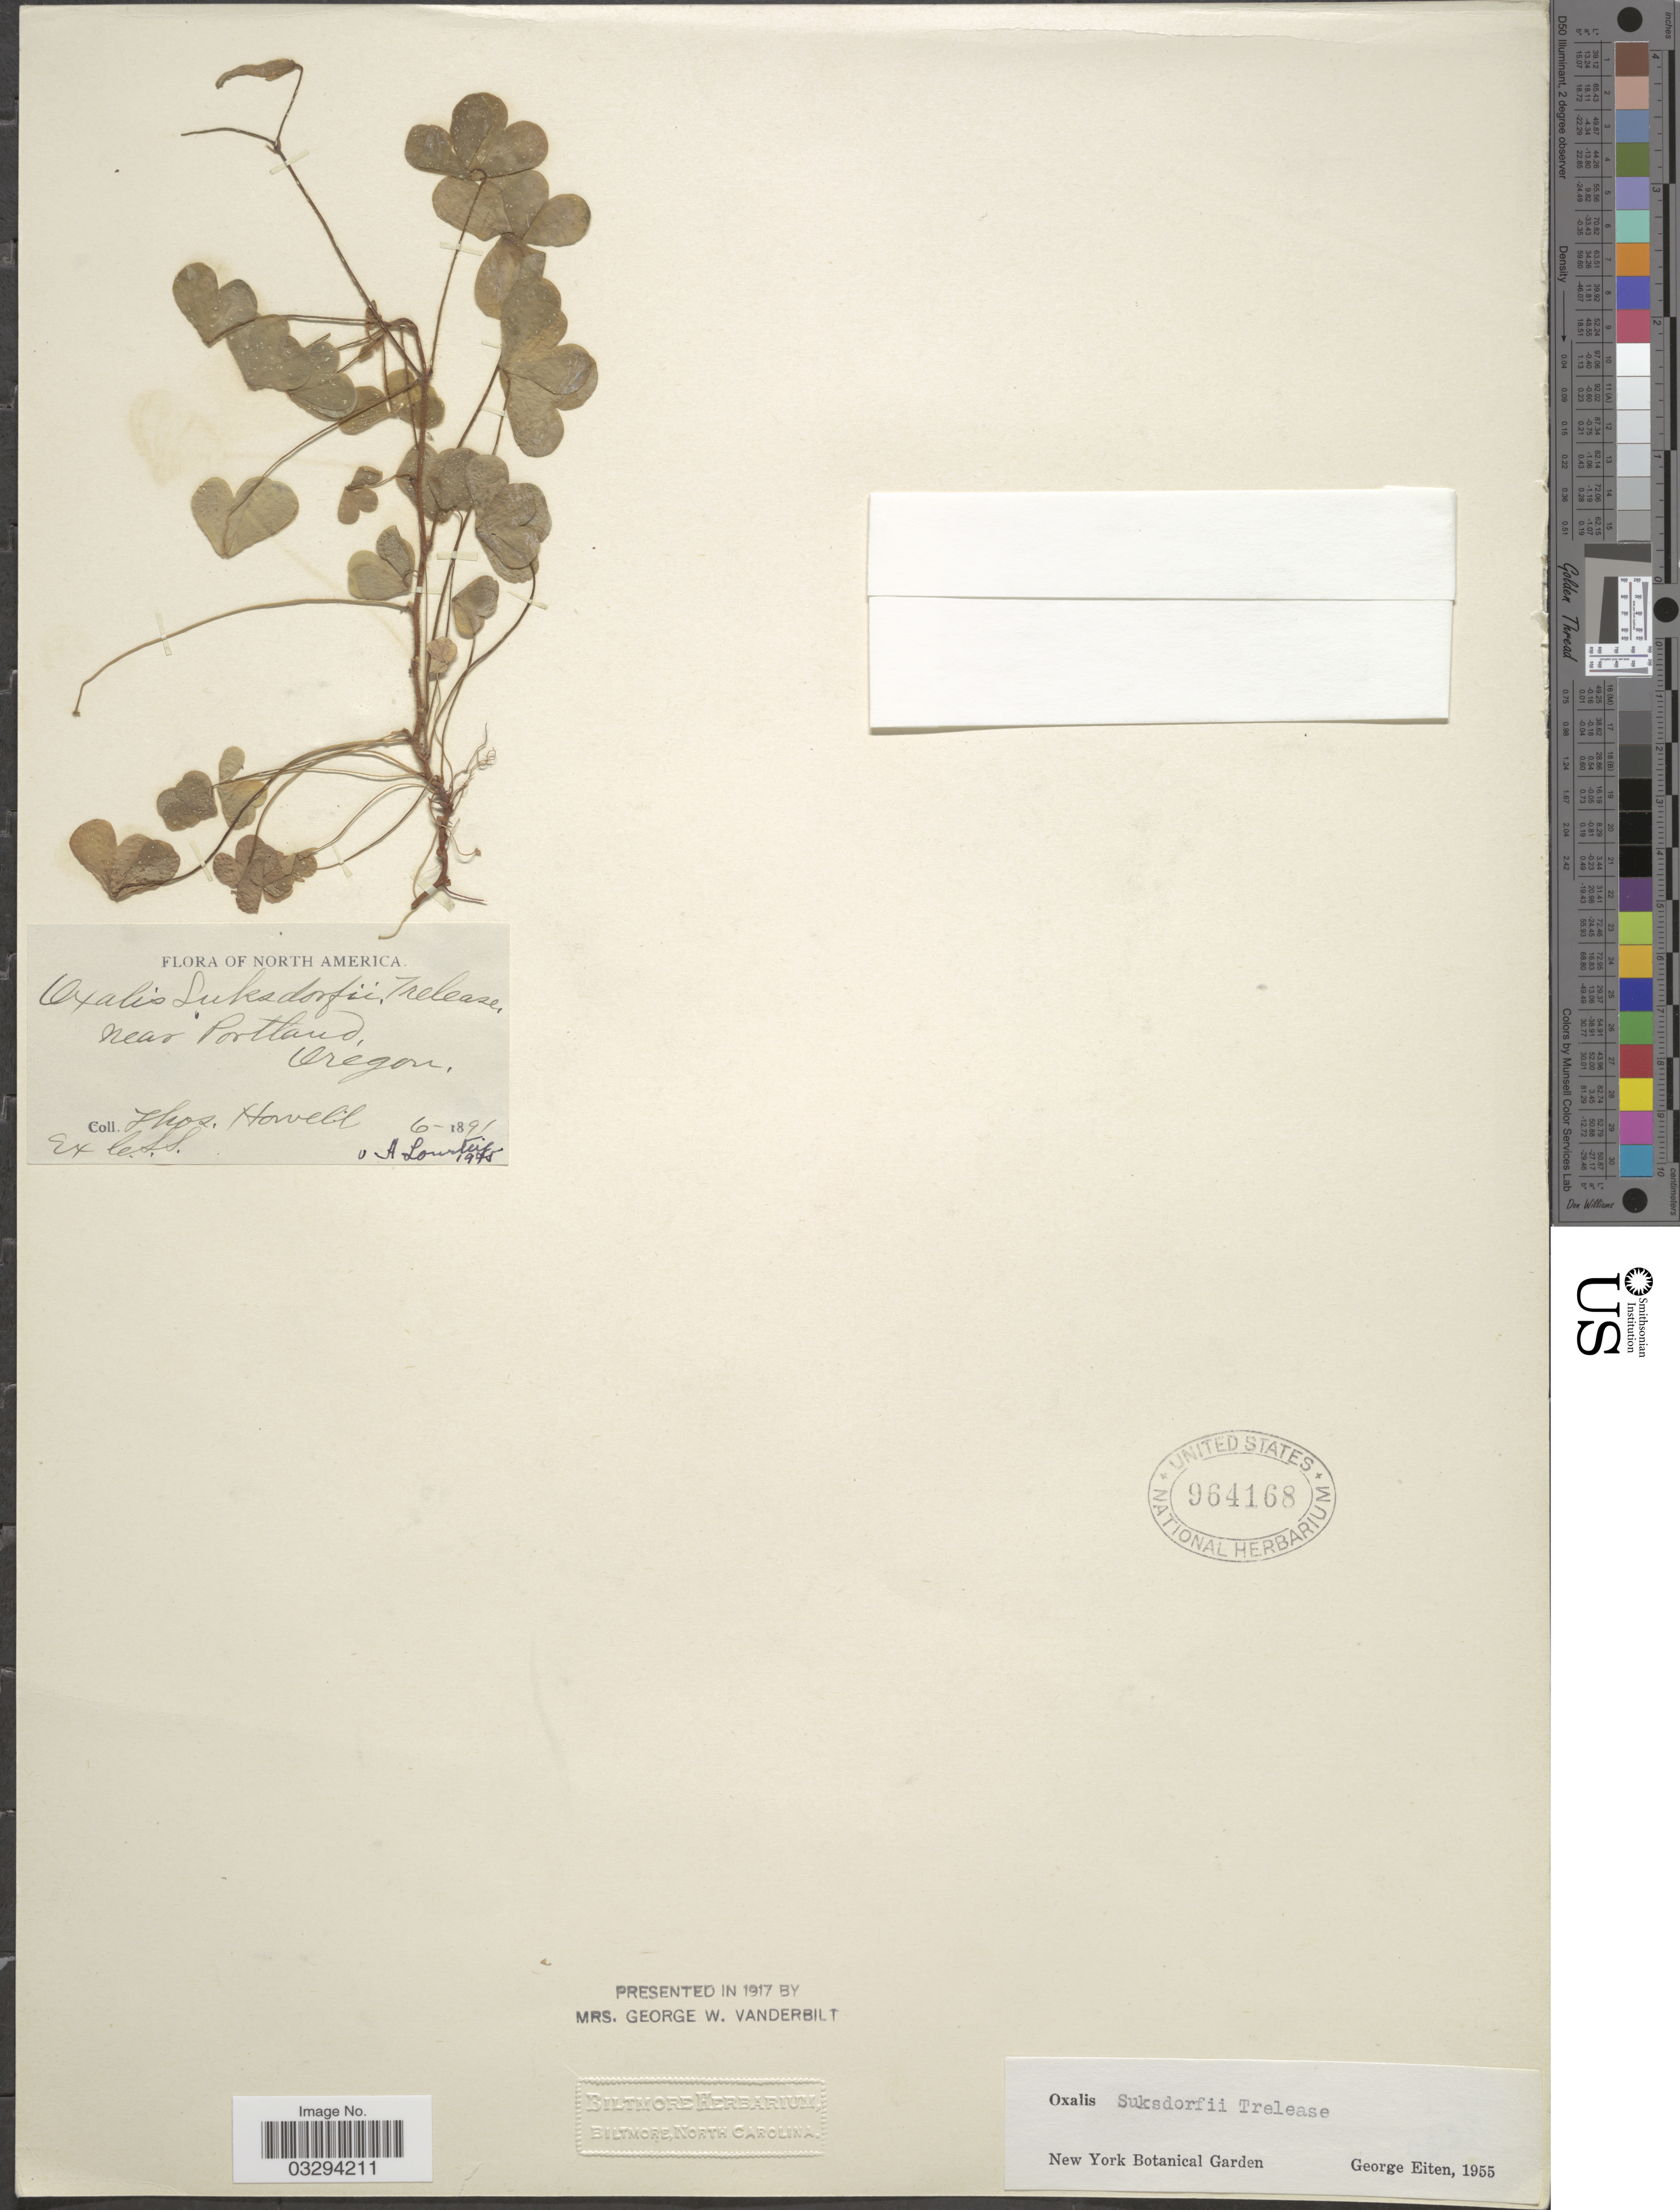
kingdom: Plantae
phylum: Tracheophyta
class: Magnoliopsida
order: Oxalidales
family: Oxalidaceae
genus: Oxalis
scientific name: Oxalis suksdorfii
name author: Trel.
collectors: T. Howell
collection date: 1891-06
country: United States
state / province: Oregon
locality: Near Portland.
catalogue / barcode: US 964168